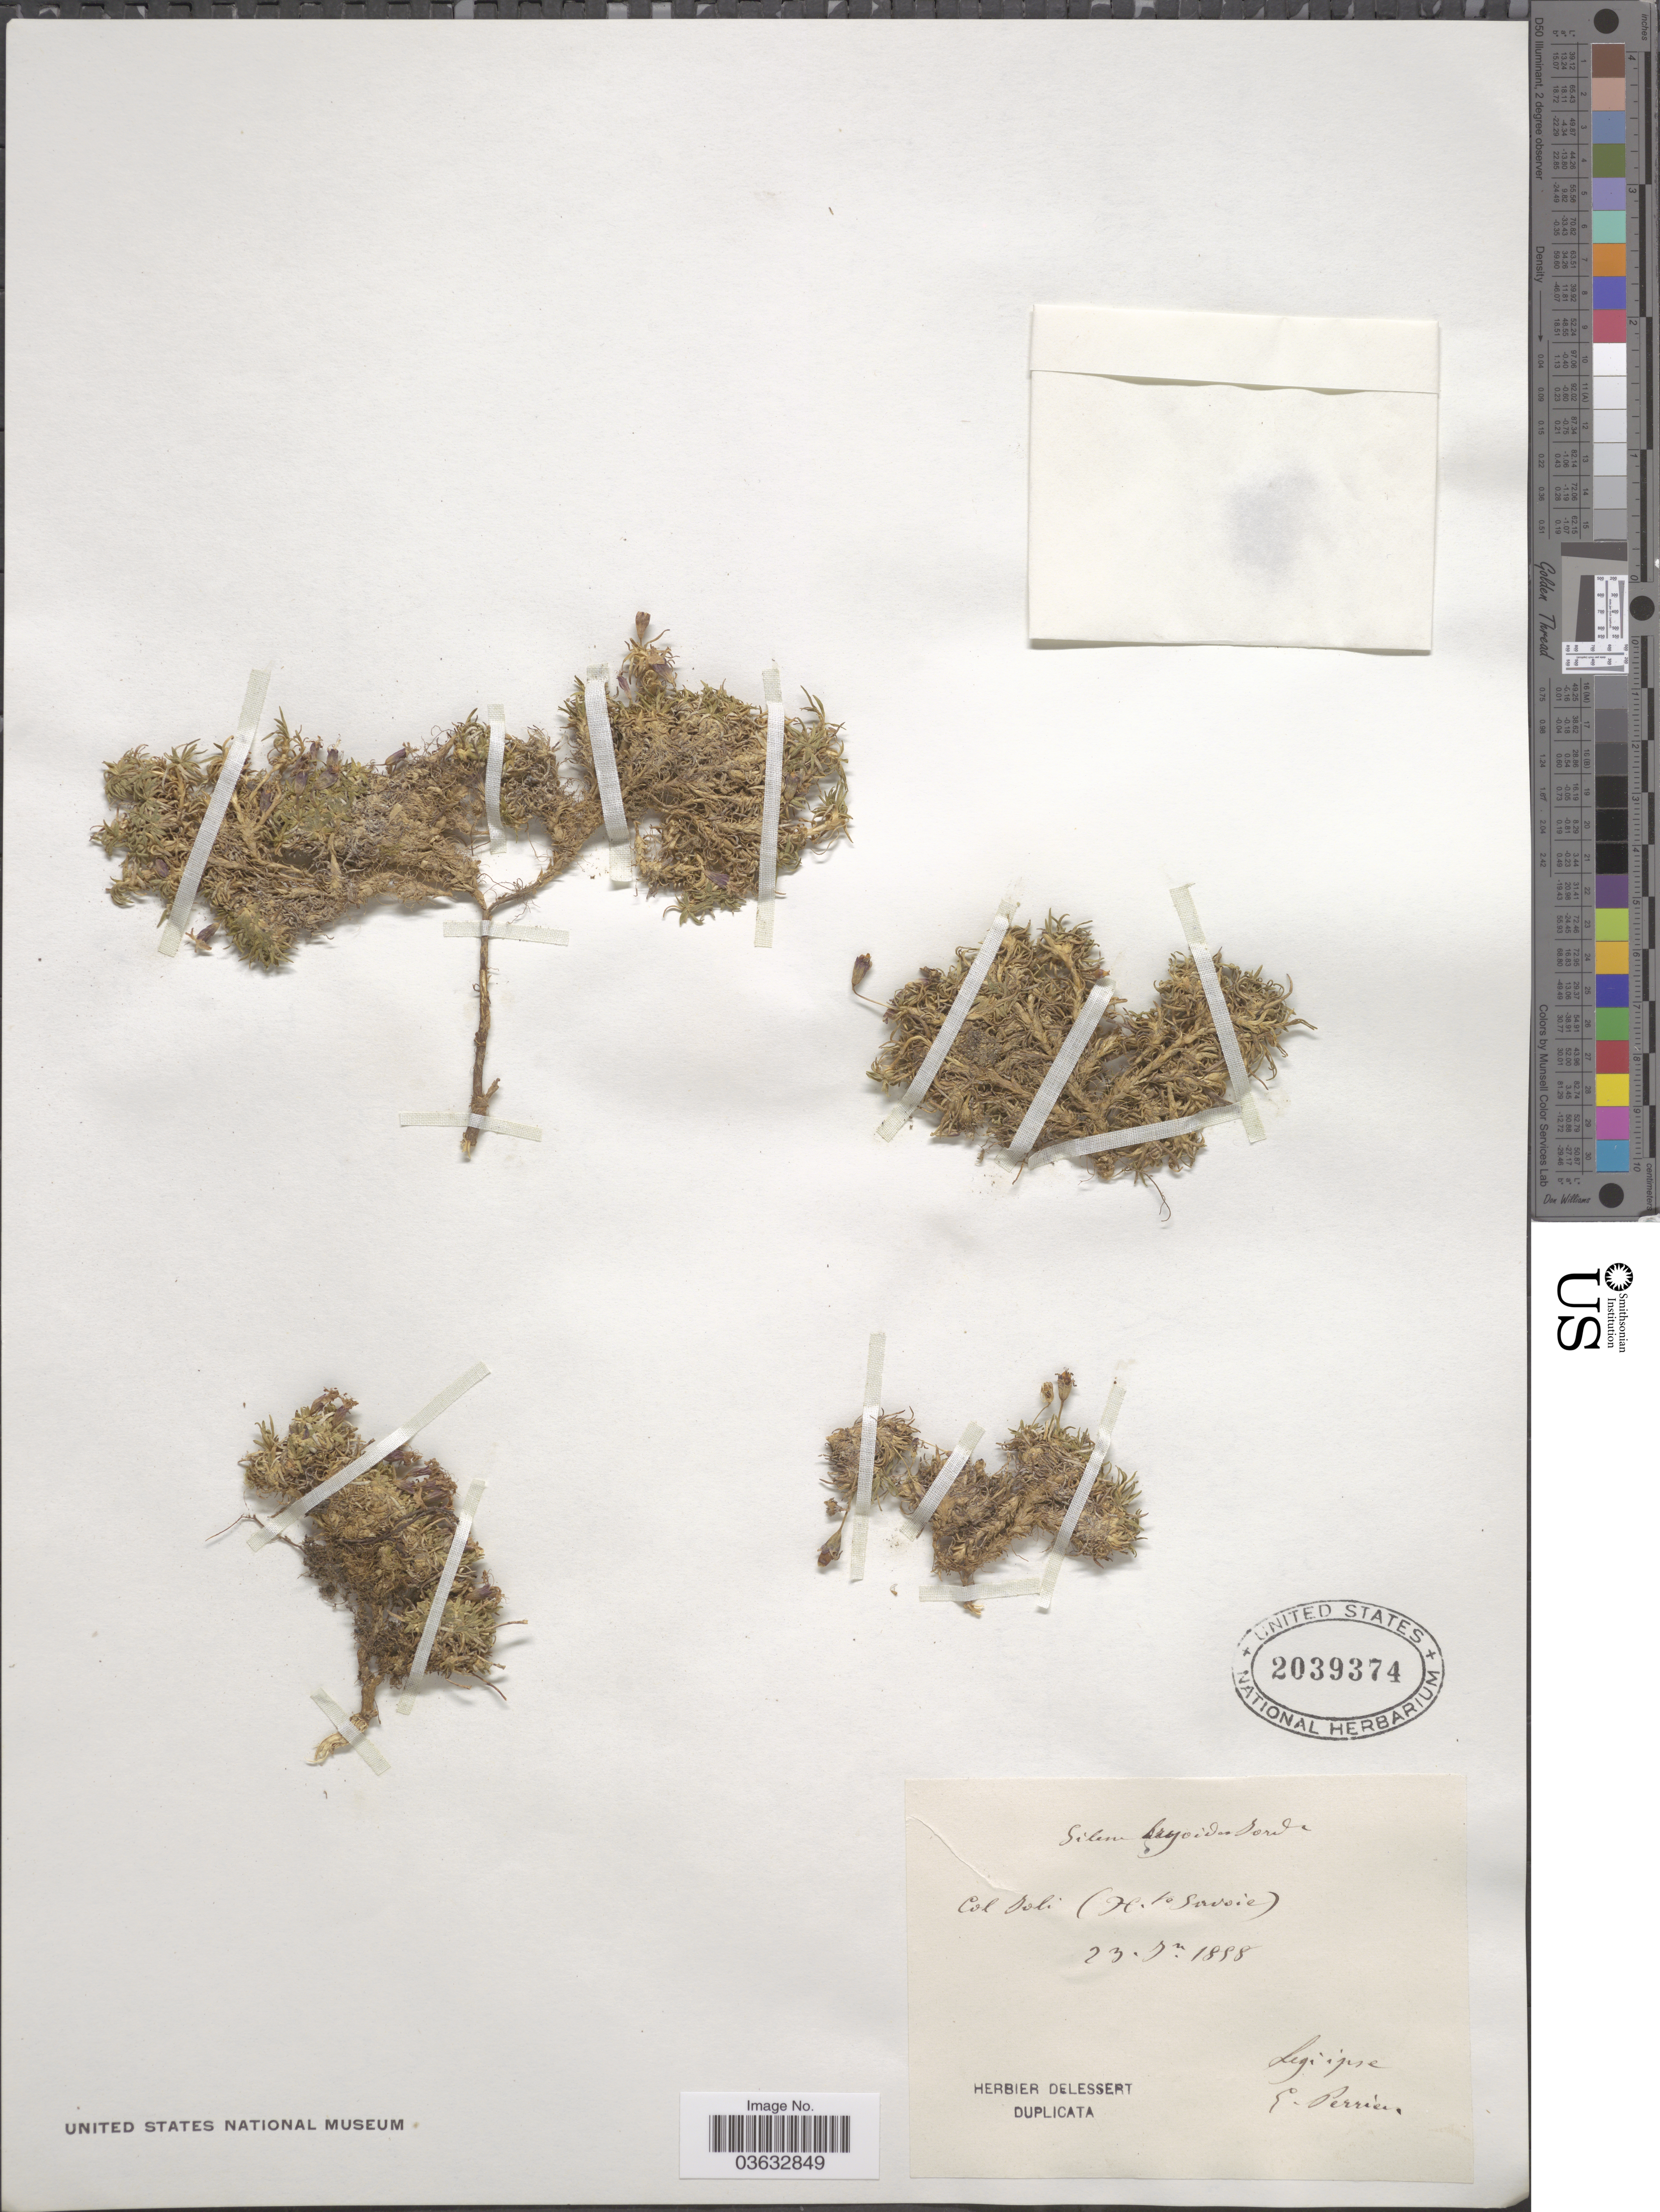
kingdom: Plantae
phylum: Tracheophyta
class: Magnoliopsida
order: Caryophyllales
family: Caryophyllaceae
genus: Silene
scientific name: Silene bryoides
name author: Jord.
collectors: E. Perrier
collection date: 1888-07-23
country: France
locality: Col Soli (Hte Savoie).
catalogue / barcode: US 2039374